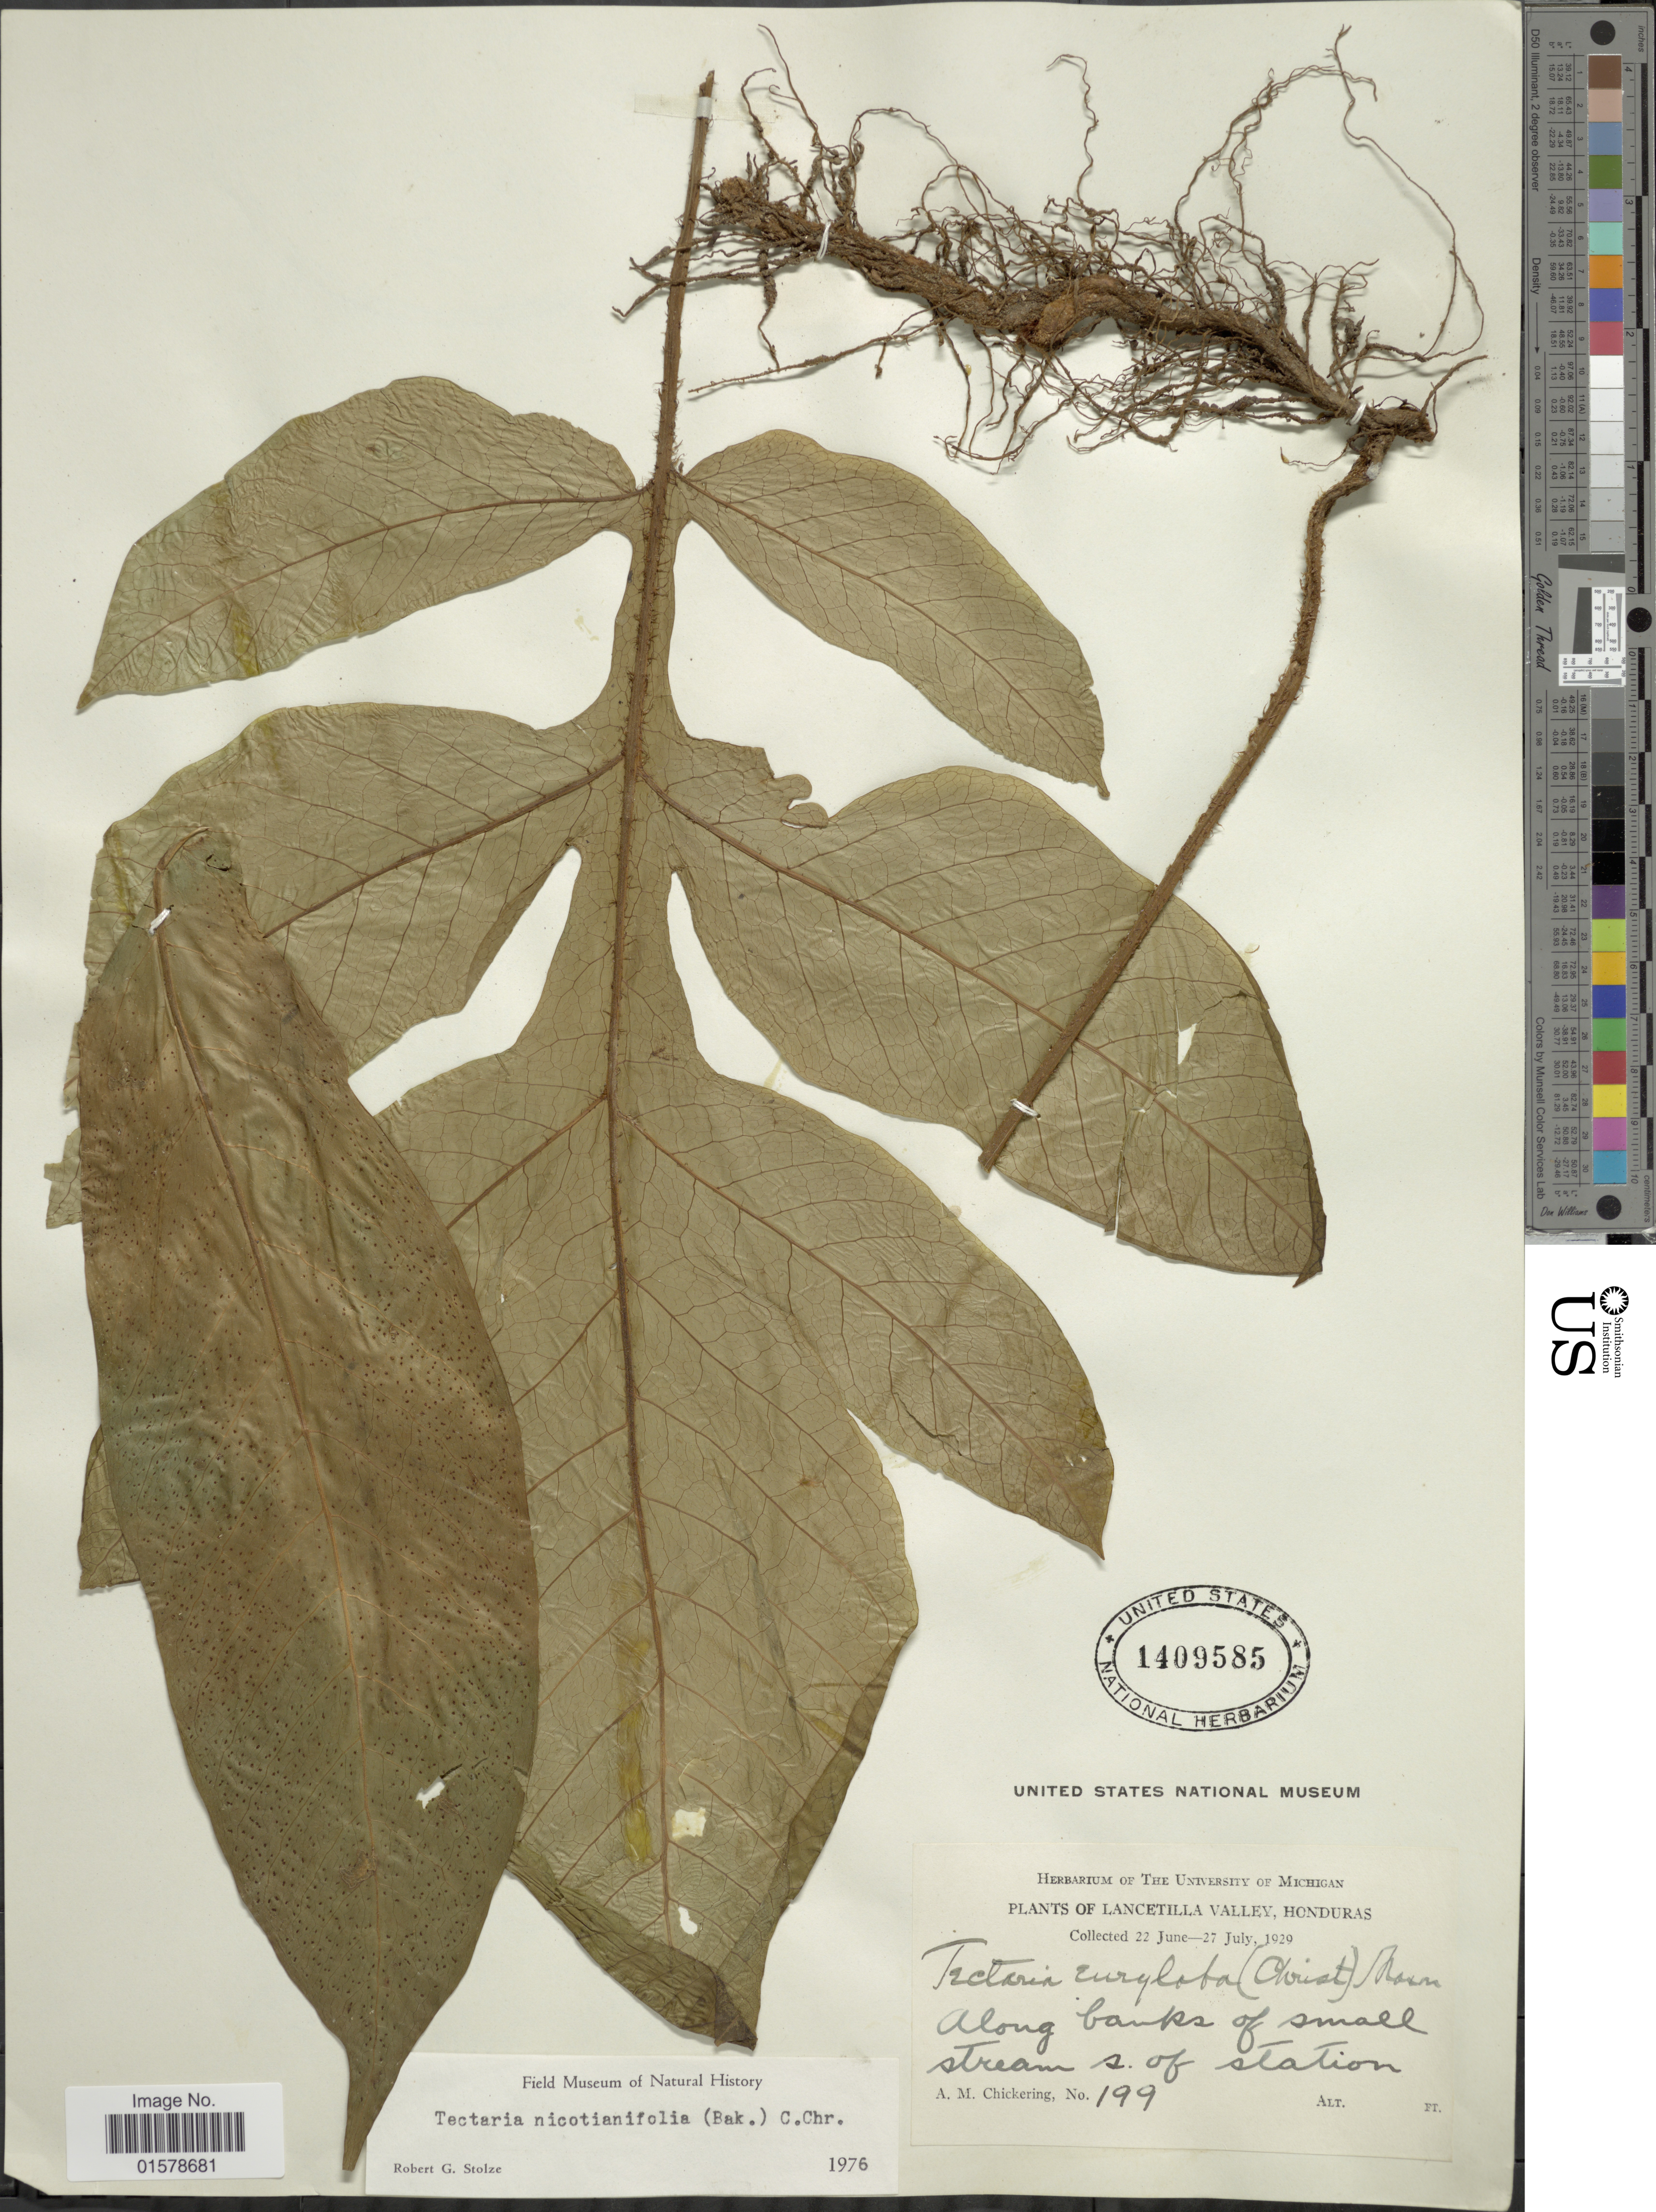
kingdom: Plantae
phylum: Tracheophyta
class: Polypodiopsida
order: Polypodiales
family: Tectariaceae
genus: Tectaria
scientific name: Tectaria nicotianifolia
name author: (Baker) C. Chr.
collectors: A. Chickering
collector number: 1999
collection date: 1929-06-22/1929-07-27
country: Honduras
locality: Lancetilla Valley, Along the banks of small streas s. of staton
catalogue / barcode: US 1409585